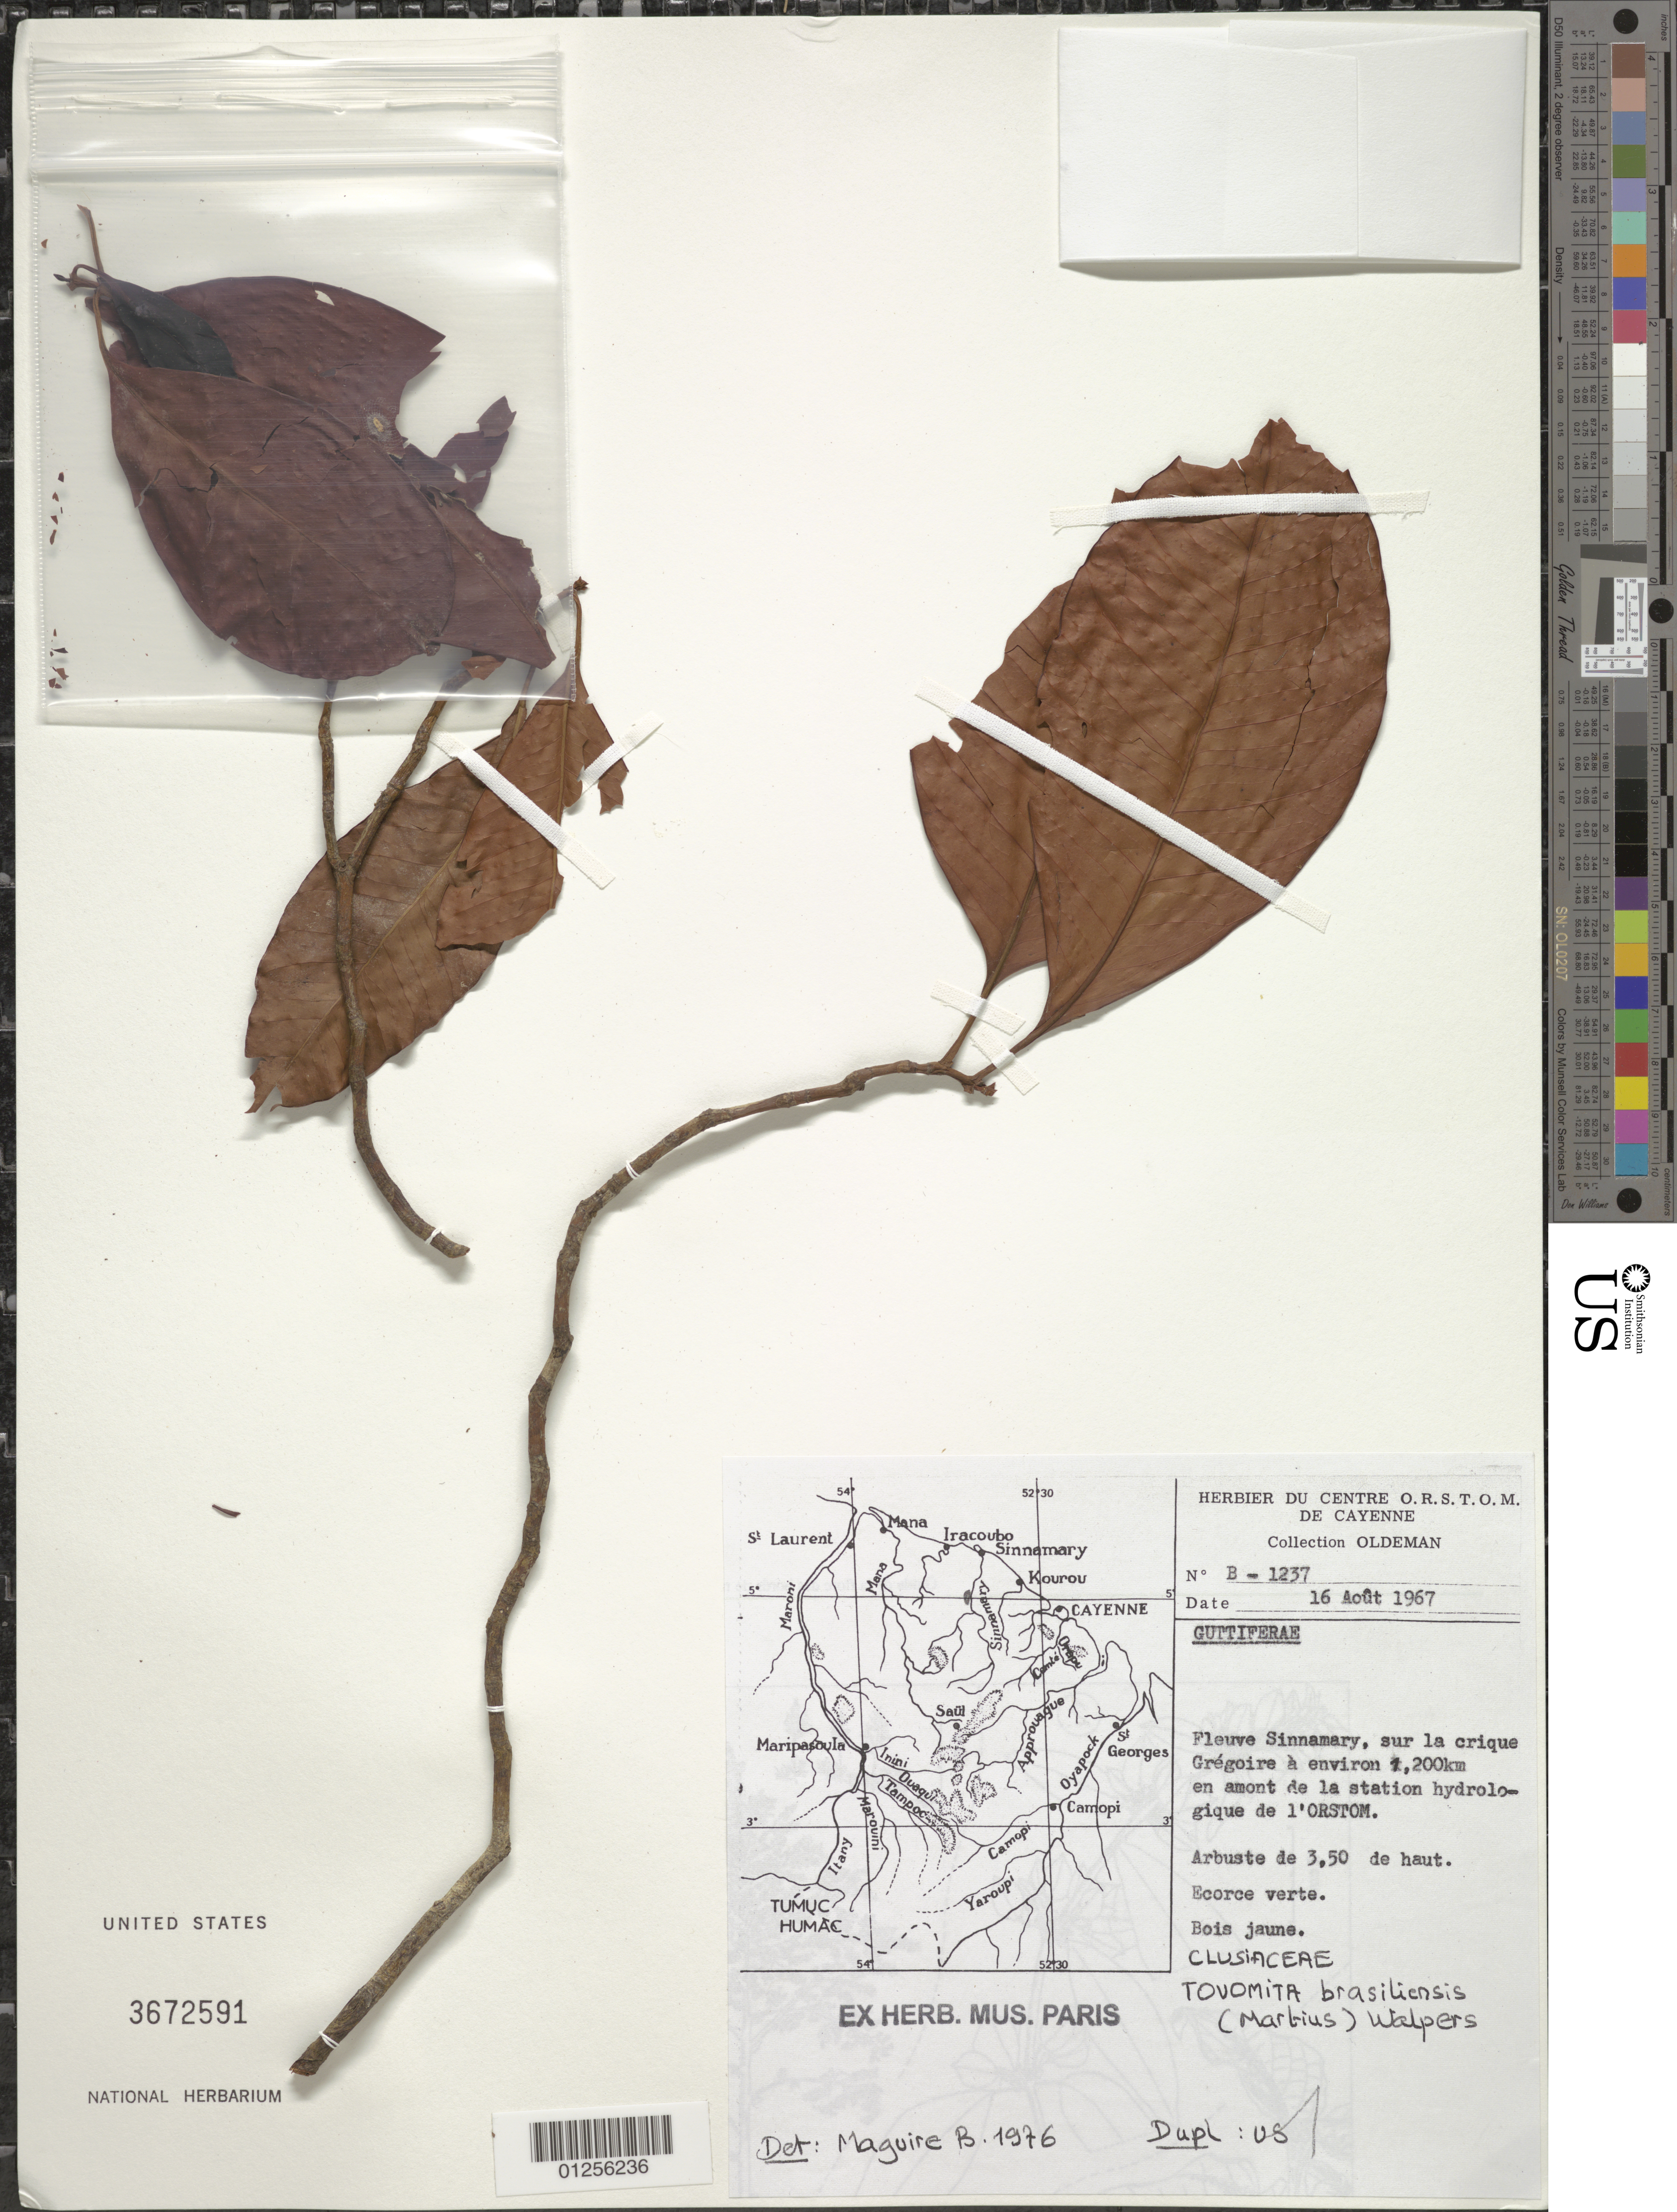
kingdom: Plantae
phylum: Tracheophyta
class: Magnoliopsida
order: Malpighiales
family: Clusiaceae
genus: Tovomita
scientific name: Tovomita brasiliensis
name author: (Mart.) Walp.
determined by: Maguire, B., Jr.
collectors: R. Oldeman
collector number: B-1237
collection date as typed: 16-Aug-67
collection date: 1967-08-16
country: French Guiana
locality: Fleuve Sinnamary, sur la crique Grégoire à la station hydrololique de l'ORSTOM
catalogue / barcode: US 3672591